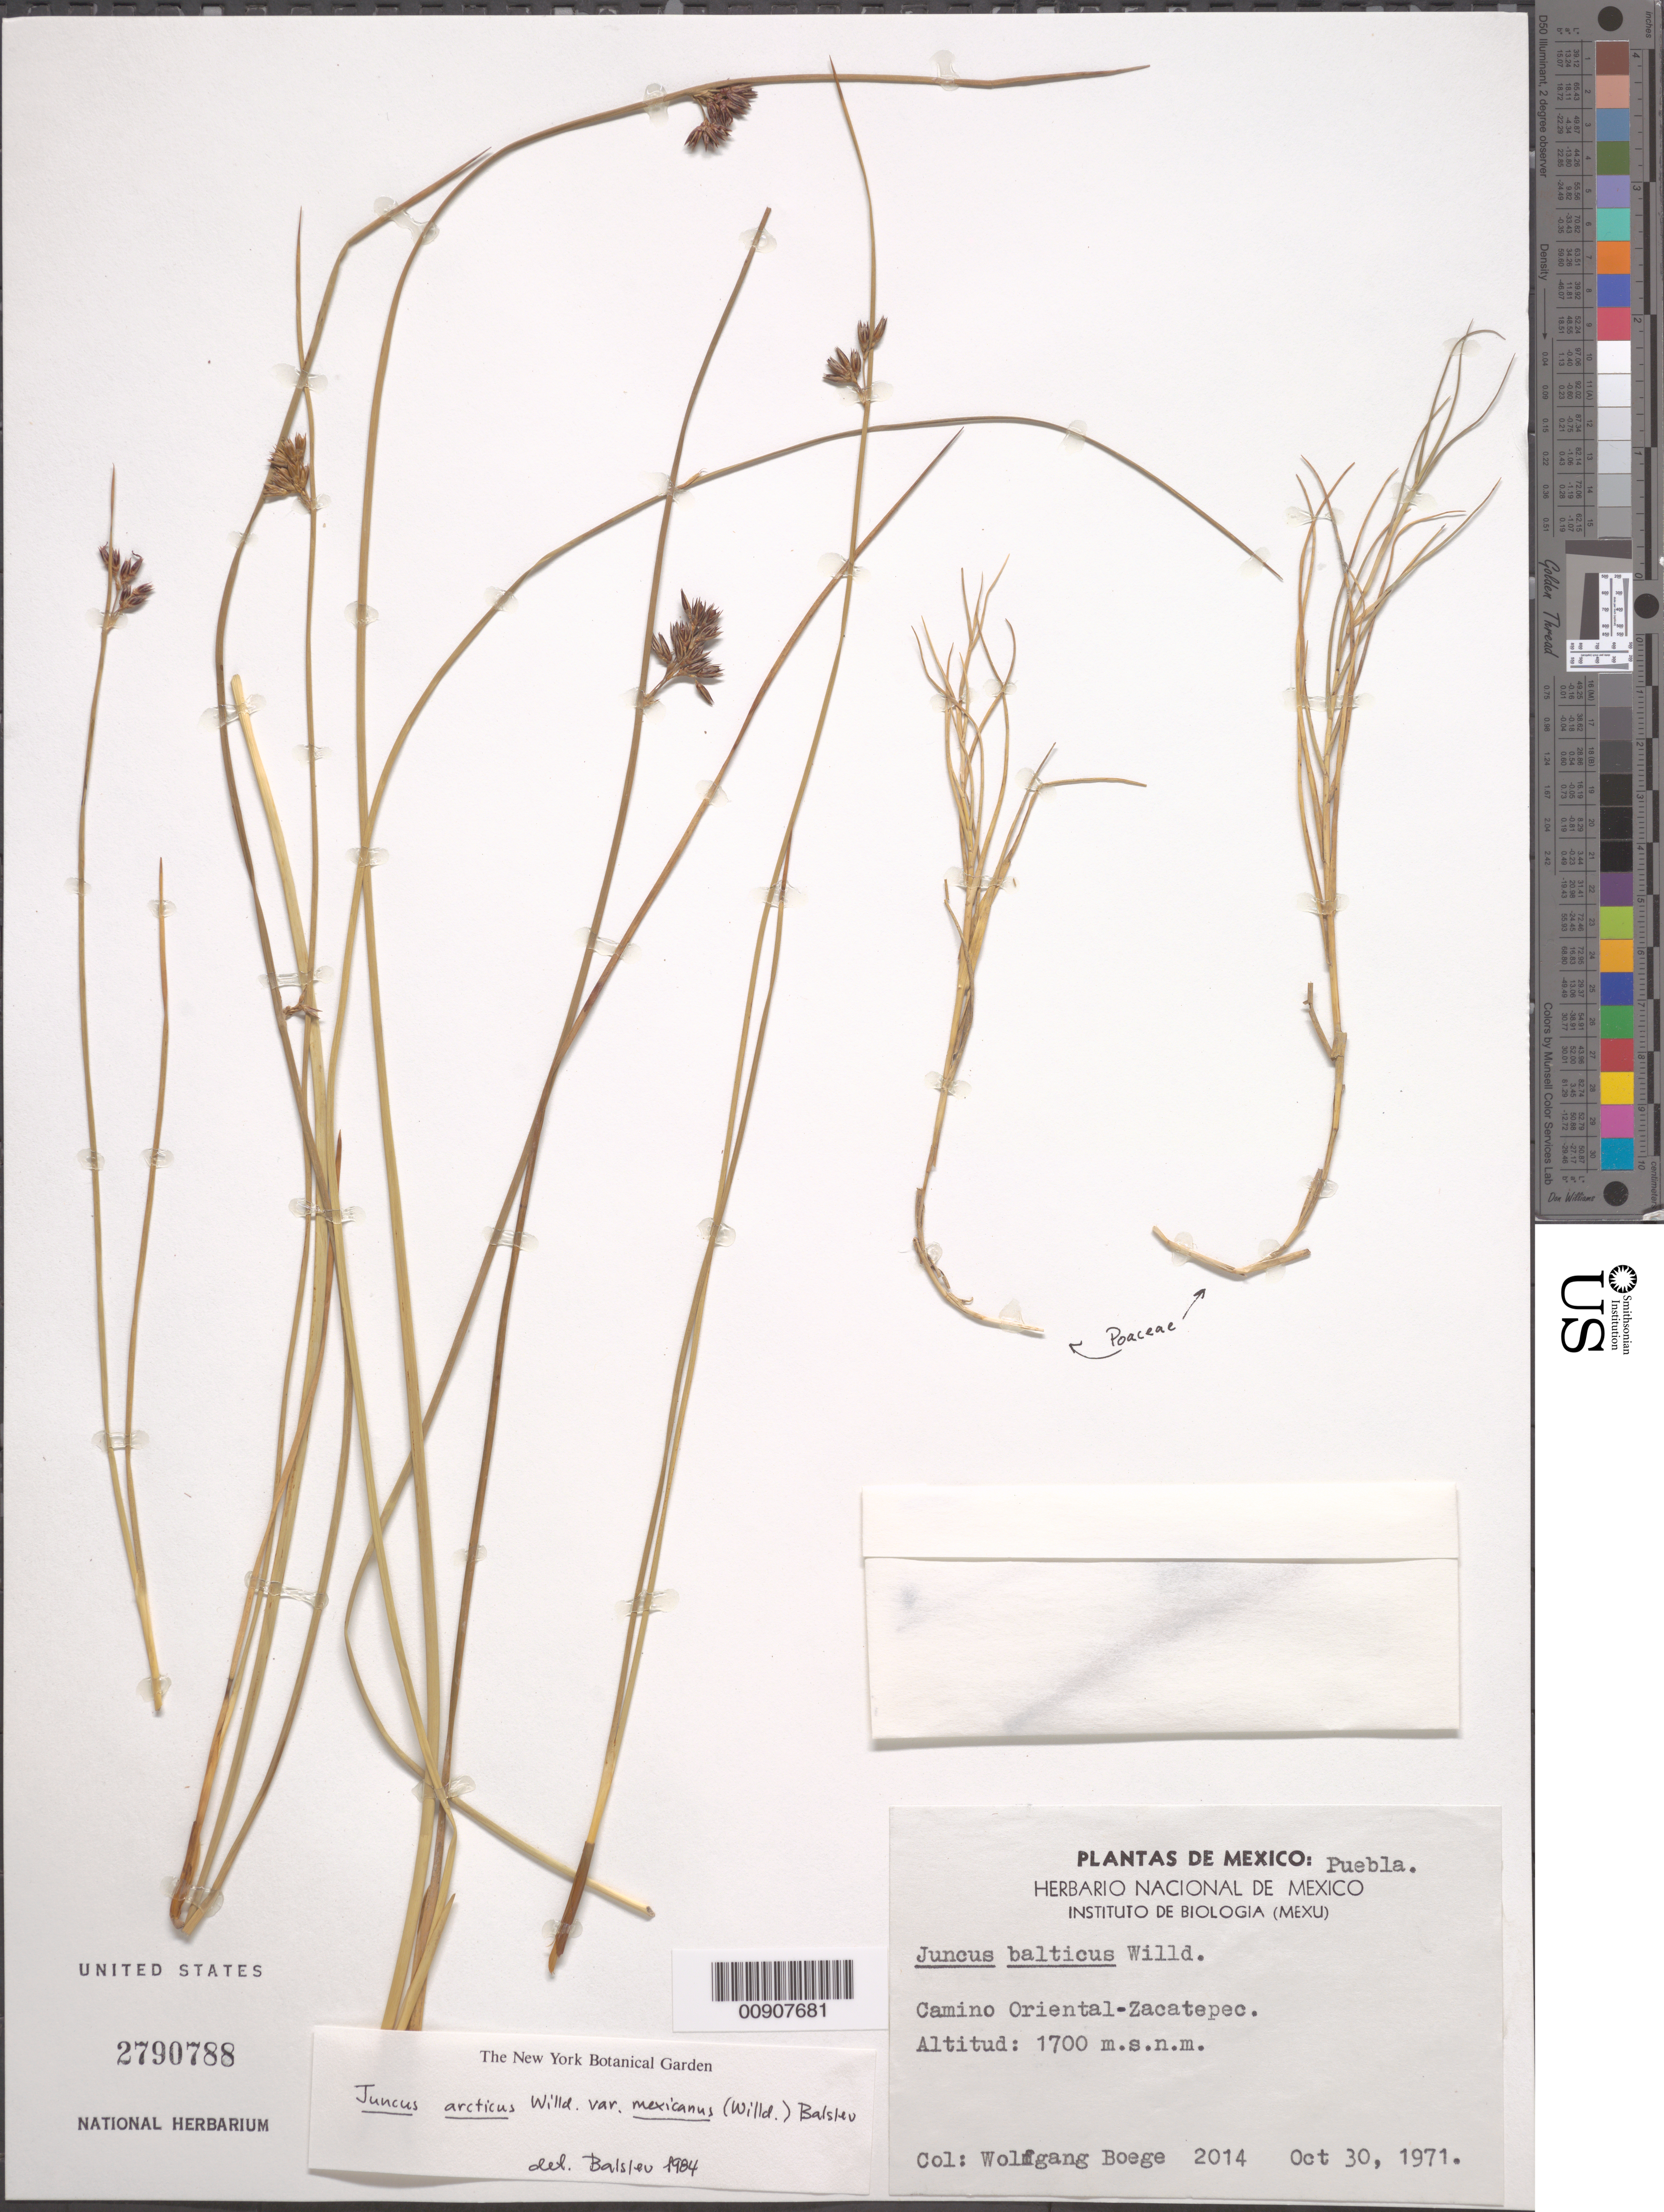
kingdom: Plantae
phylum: Tracheophyta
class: Liliopsida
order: Poales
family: Juncaceae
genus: Juncus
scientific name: Juncus arcticus var. mexicanus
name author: Willd.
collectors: W. Boege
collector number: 2014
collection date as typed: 30 Oct 1971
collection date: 1971-10-30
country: Mexico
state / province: Puebla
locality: Puebla: Camino Oriental - Zacatepec.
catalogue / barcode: US 2790788